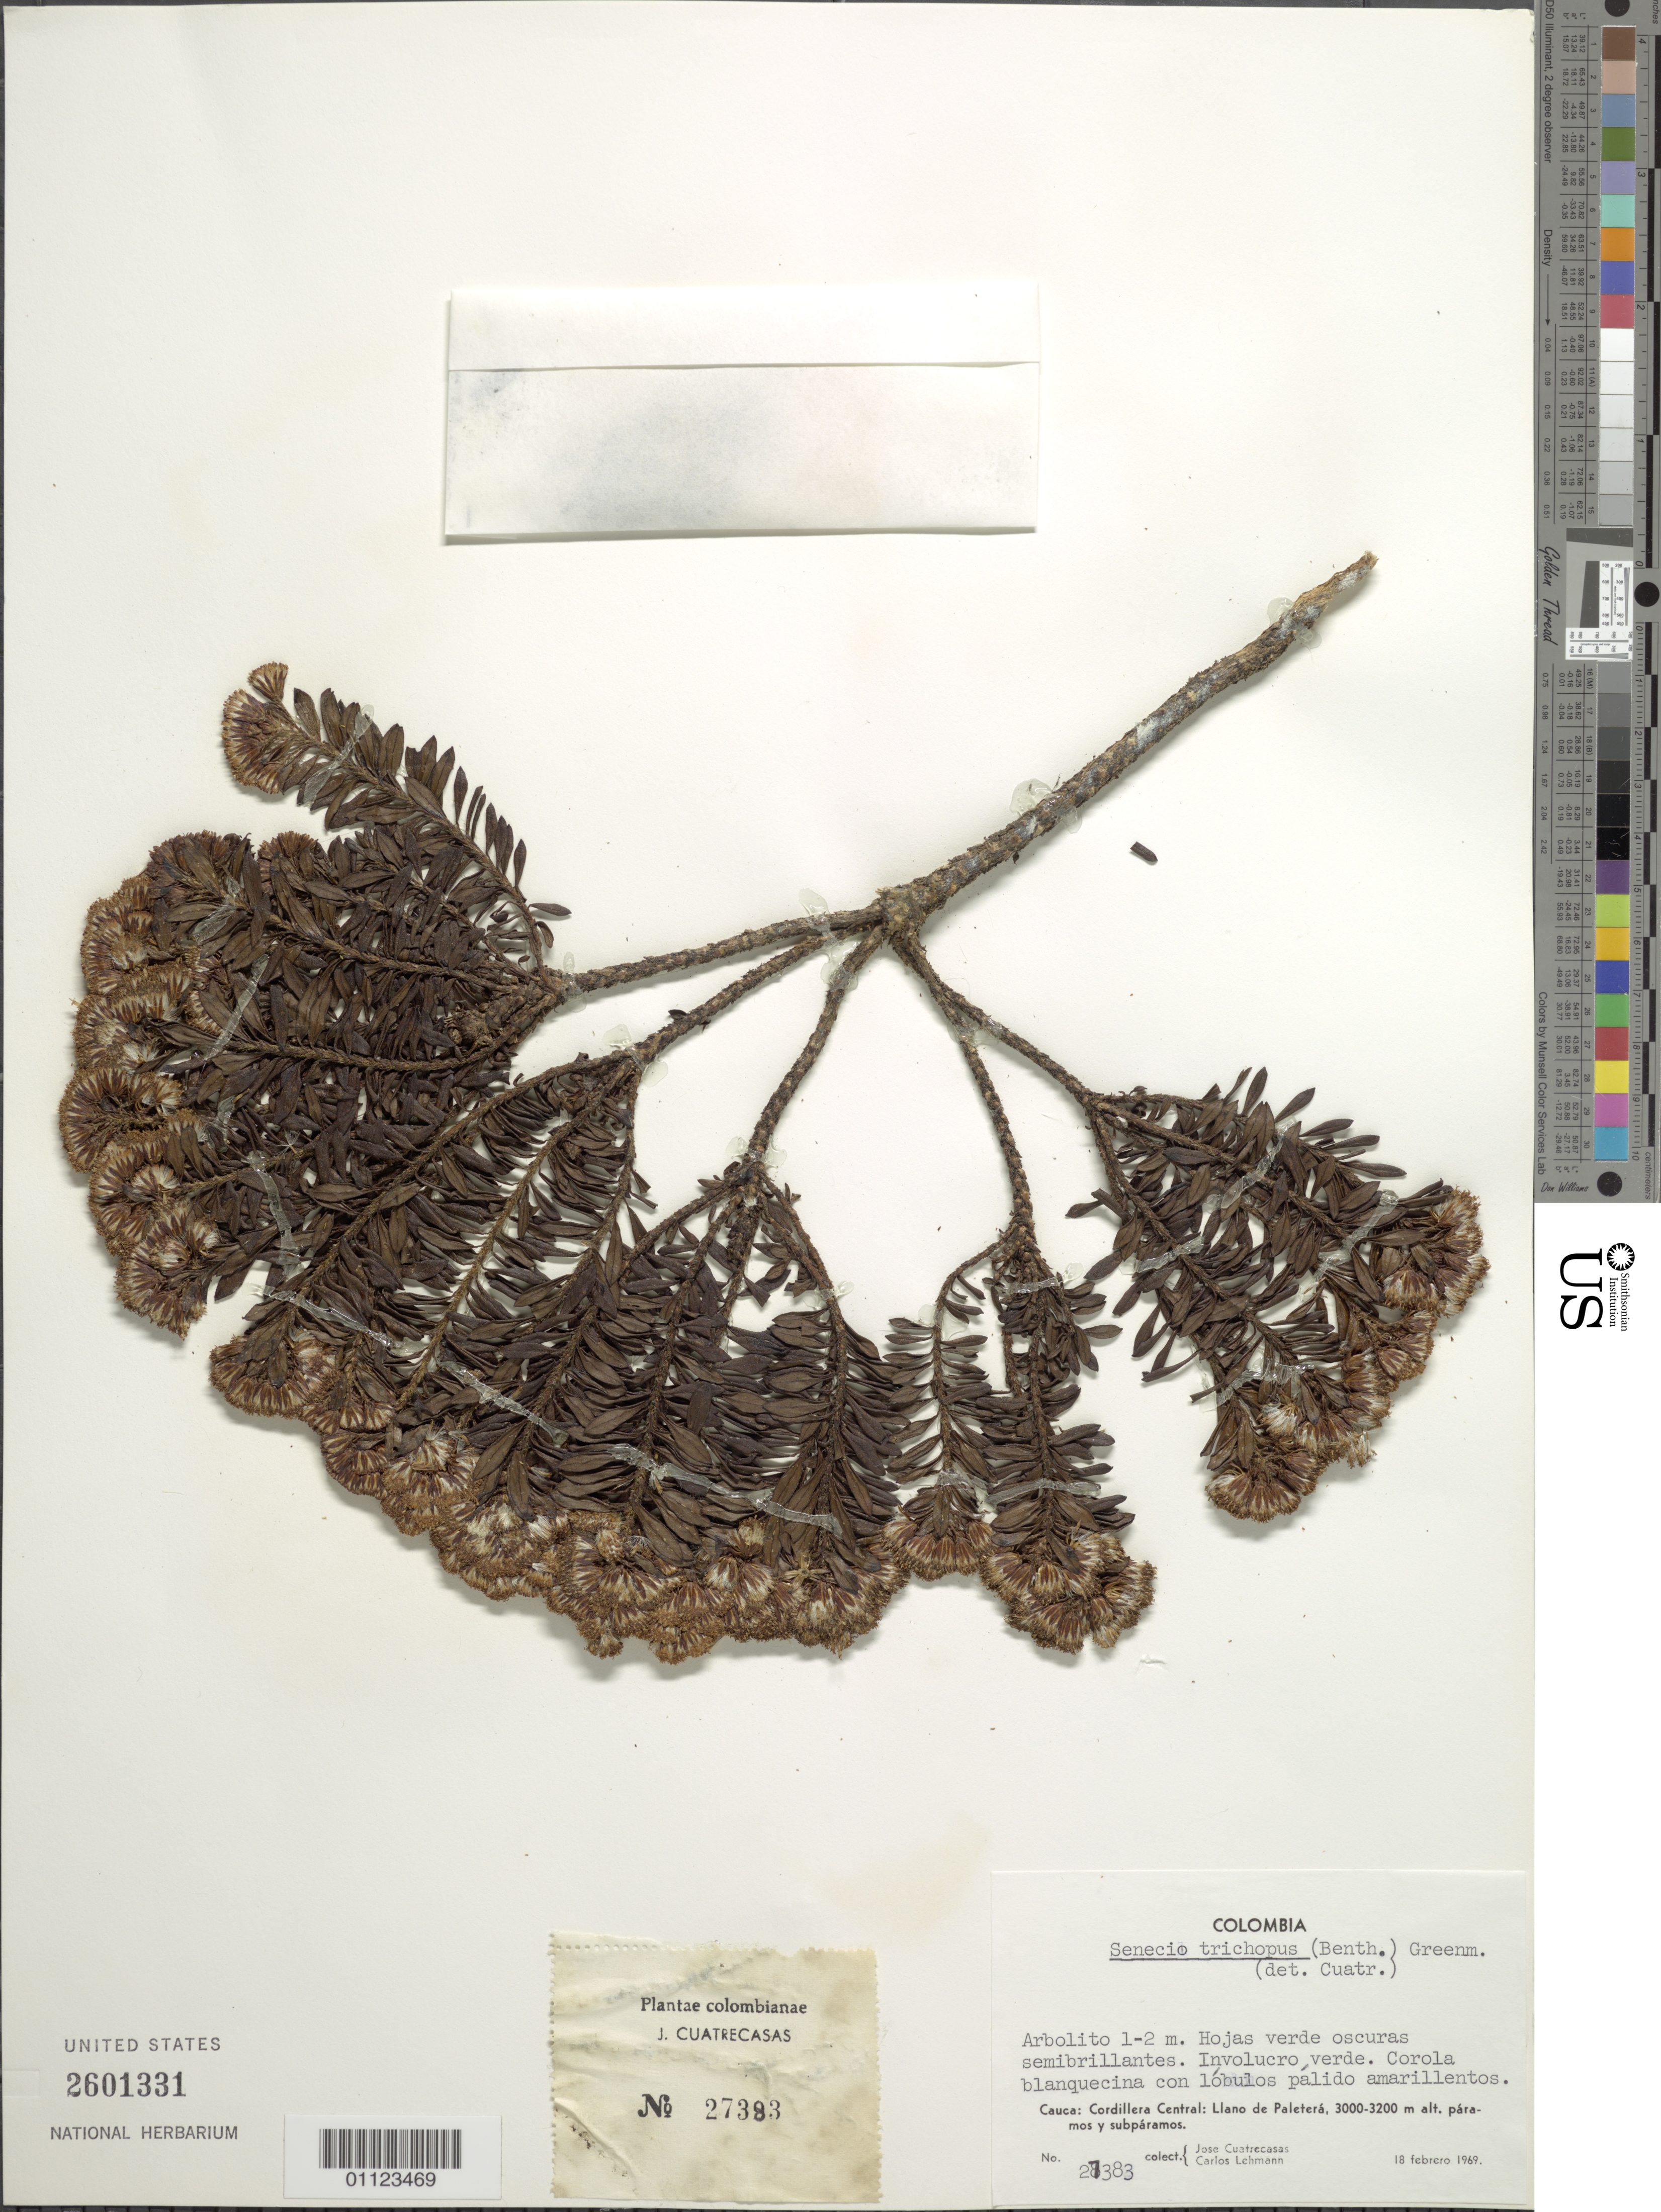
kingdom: Plantae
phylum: Tracheophyta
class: Magnoliopsida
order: Asterales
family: Asteraceae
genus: Pentacalia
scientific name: Pentacalia trichopus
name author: (Benth.) Cuatrec.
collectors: J. Cuatrecasas & C. Lehmann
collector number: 27383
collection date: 1969-02-18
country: Colombia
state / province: Cauca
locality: Cordillera Central: Llano de Paleterá.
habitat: Paramos y subparamos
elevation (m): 3000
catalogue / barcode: US 2601331